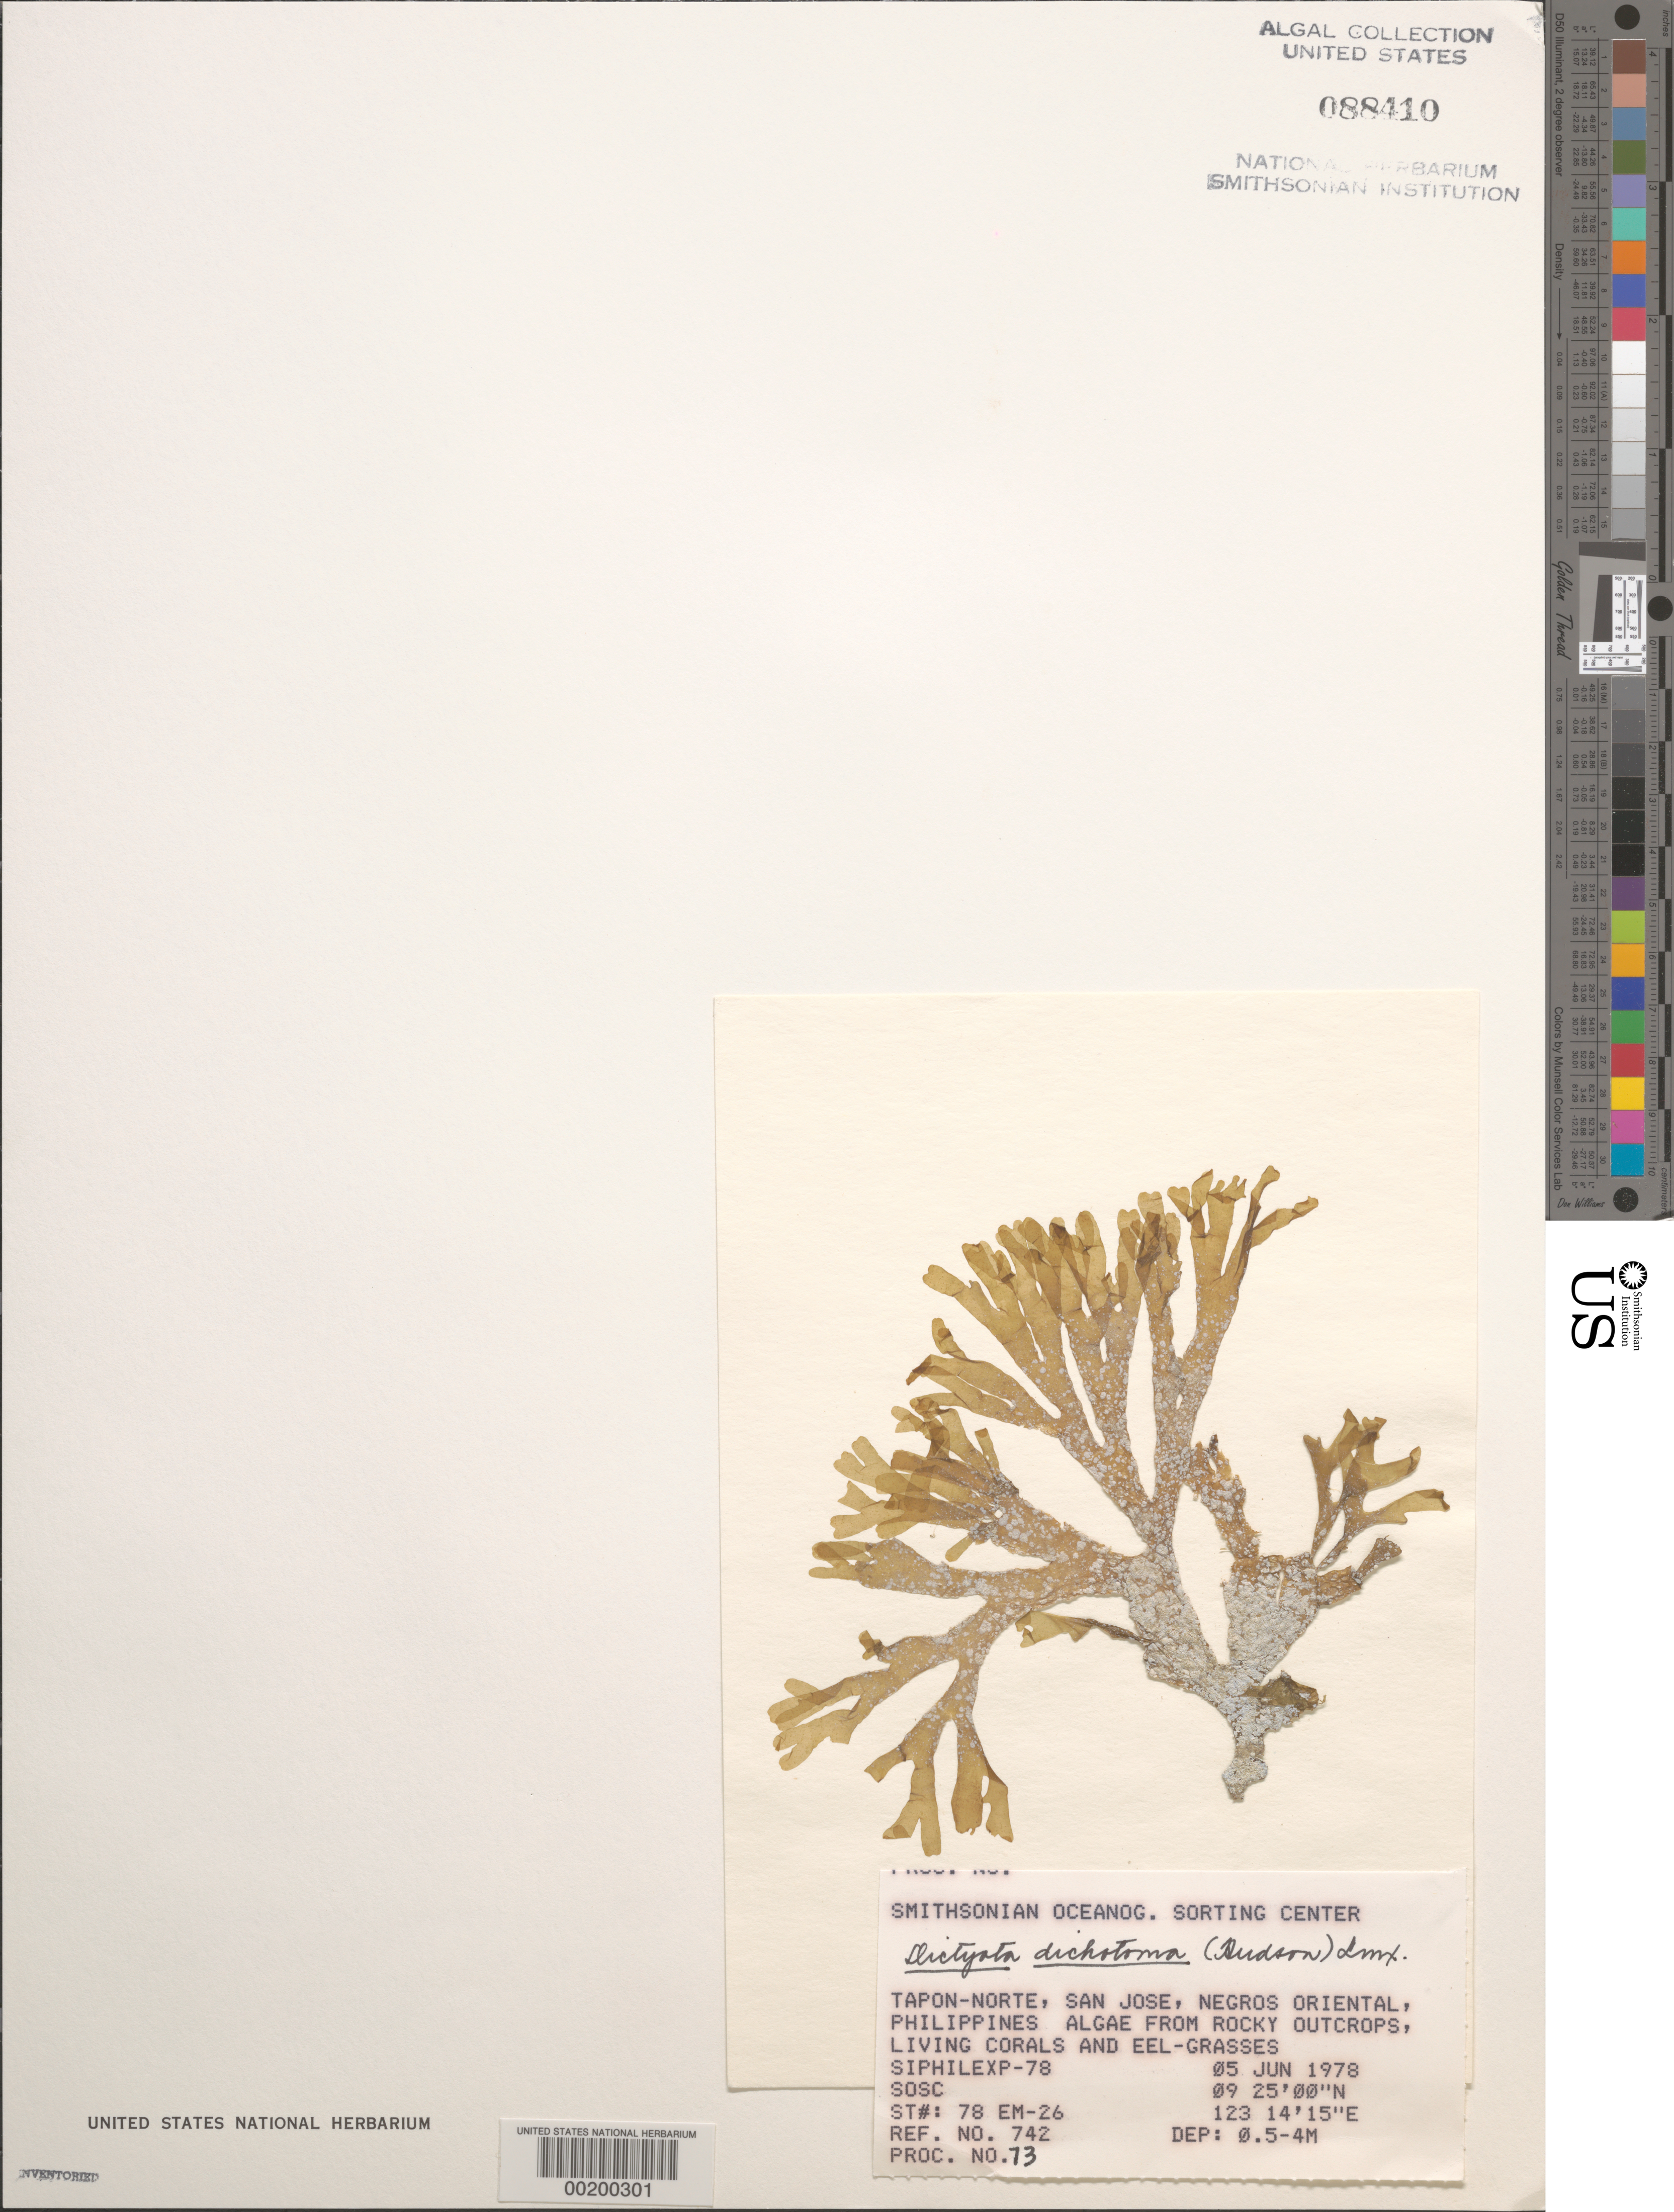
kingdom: Chromista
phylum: Ochrophyta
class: Phaeophyceae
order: Dictyotales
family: Dictyotaceae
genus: Dictyota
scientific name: Dictyota dichotoma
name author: (Huds.) J.V.Lamouroux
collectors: SOSC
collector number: Station 78 Em-26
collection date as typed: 05 Jun 1978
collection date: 1978-06-05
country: Philippines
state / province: Central Visayas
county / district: Negros Oriental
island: Negros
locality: Tapan-Norte, San Jose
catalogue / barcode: US 88410